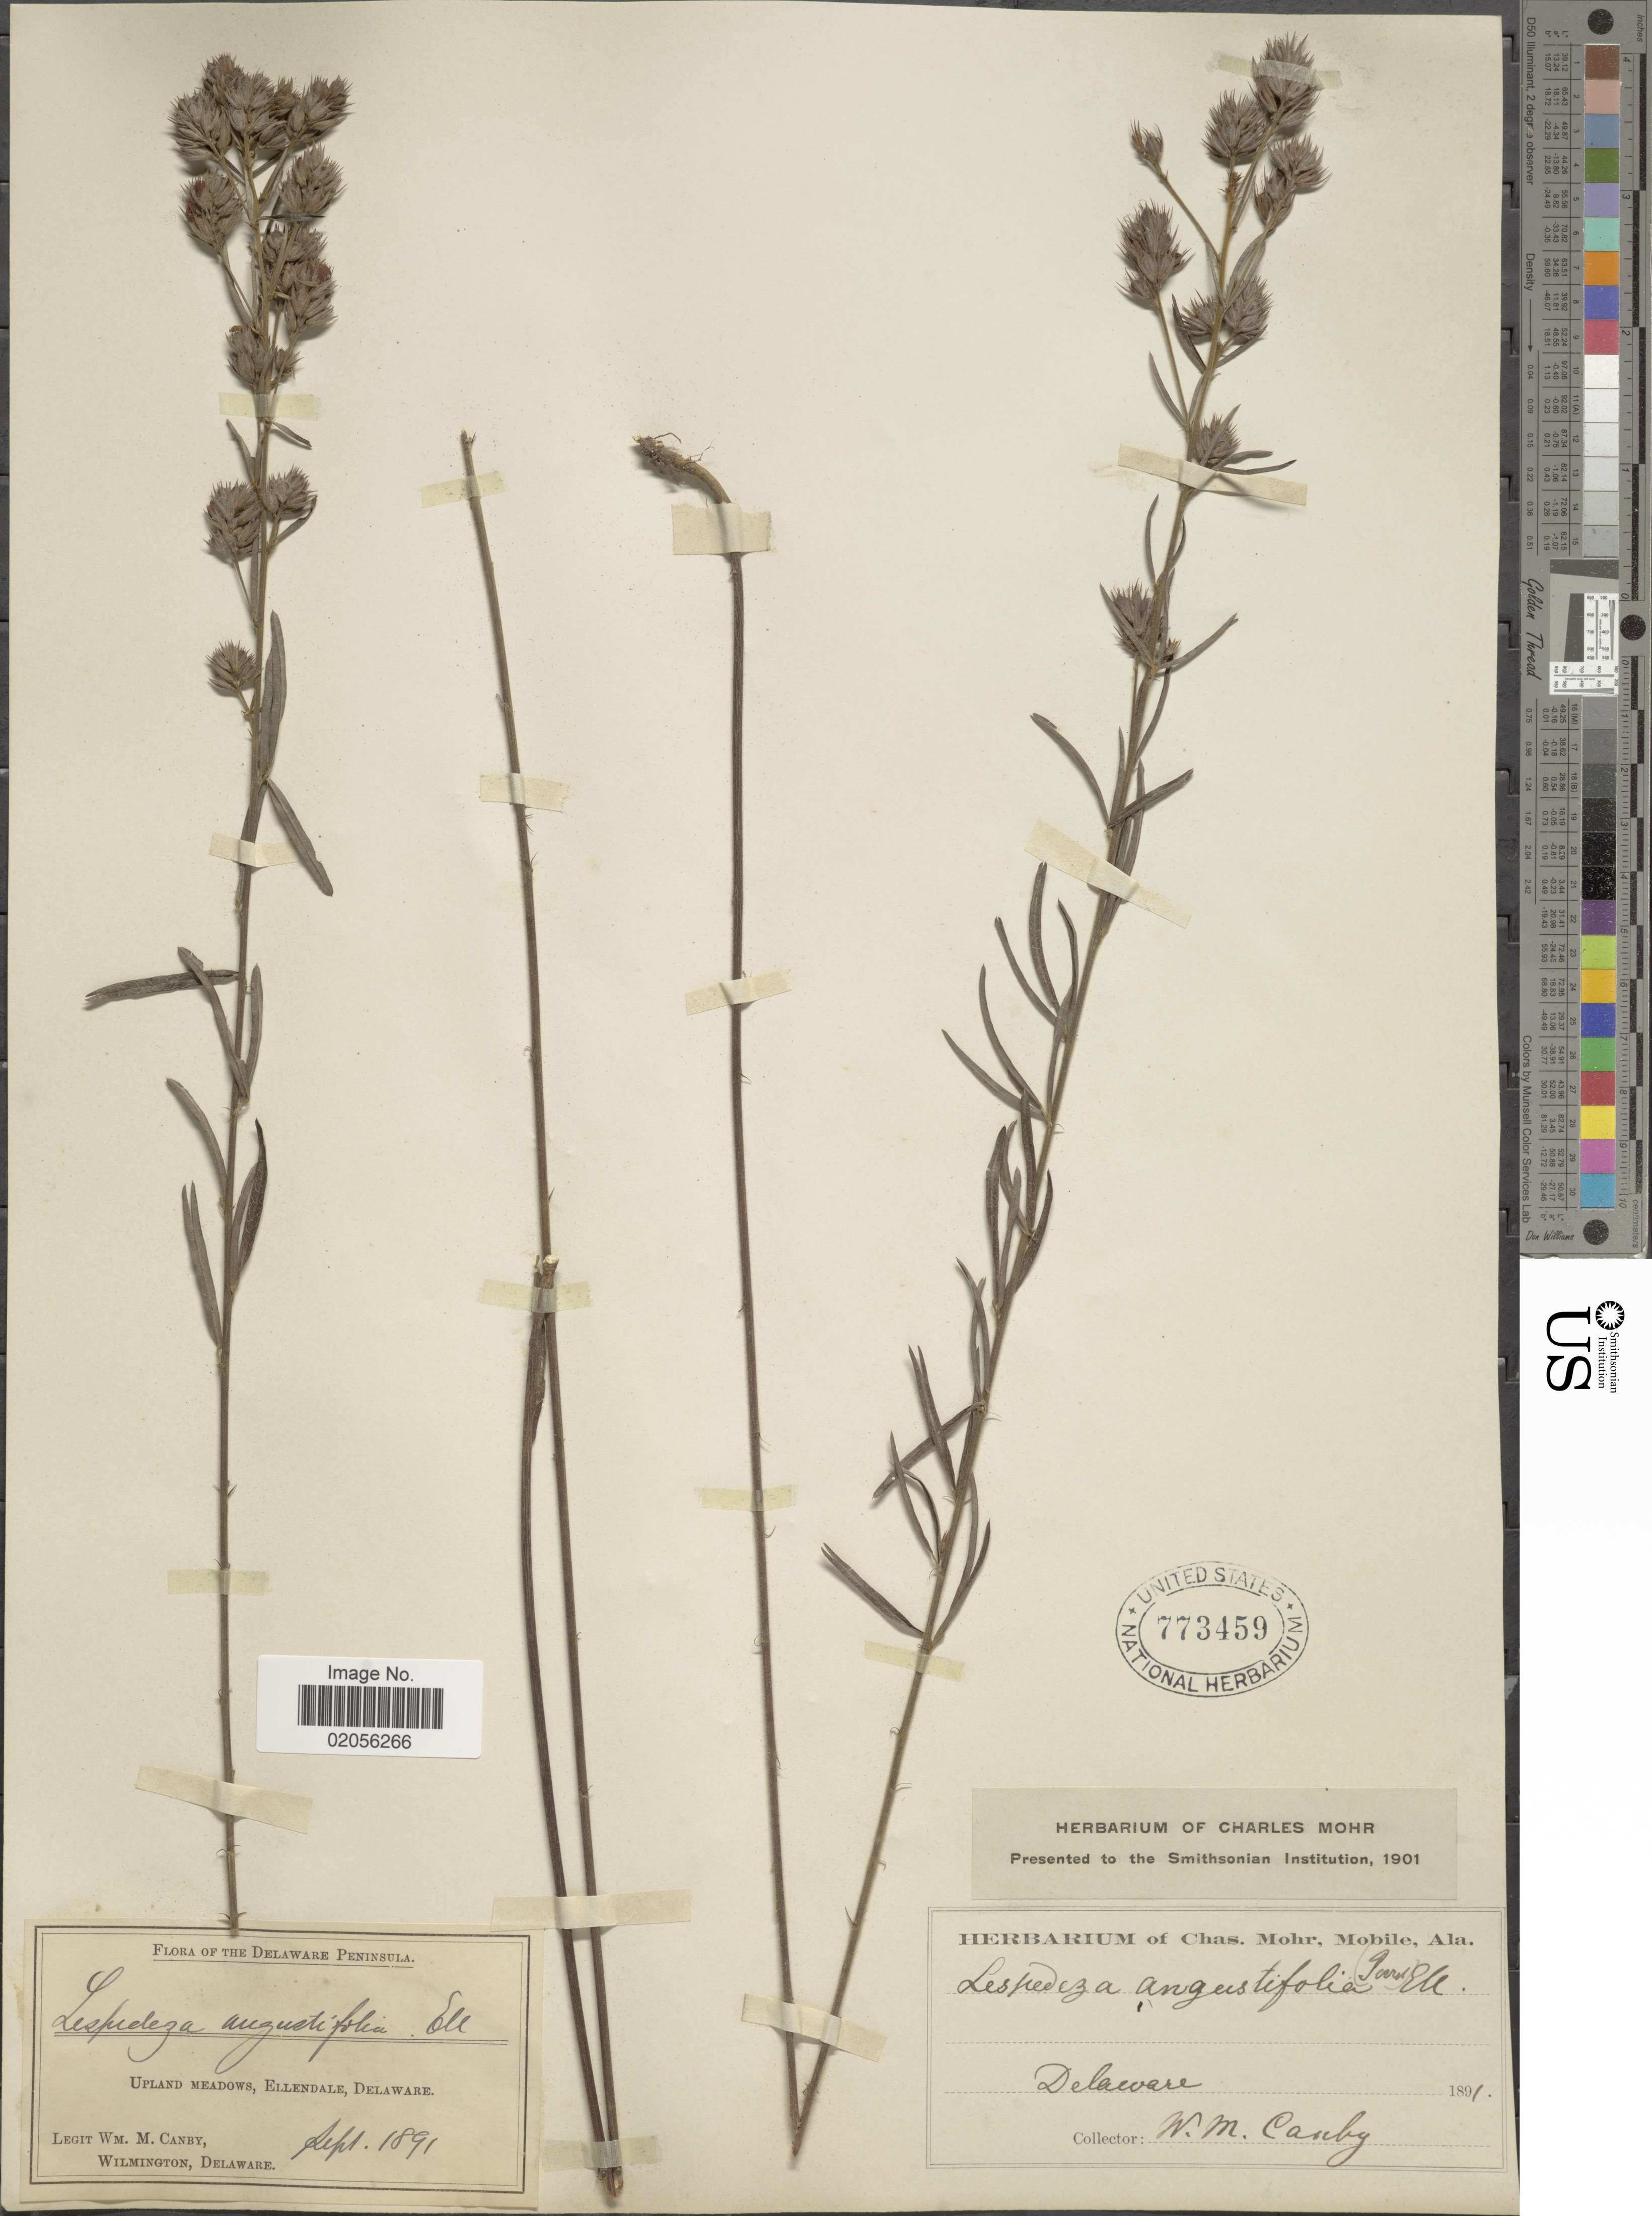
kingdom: Plantae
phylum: Tracheophyta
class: Magnoliopsida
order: Fabales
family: Fabaceae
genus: Lespedeza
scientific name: Lespedeza angustifolia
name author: (Pursh) Elliott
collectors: W. M. Canby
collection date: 1891-09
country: United States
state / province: Delaware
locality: Ellendale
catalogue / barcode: US 773459